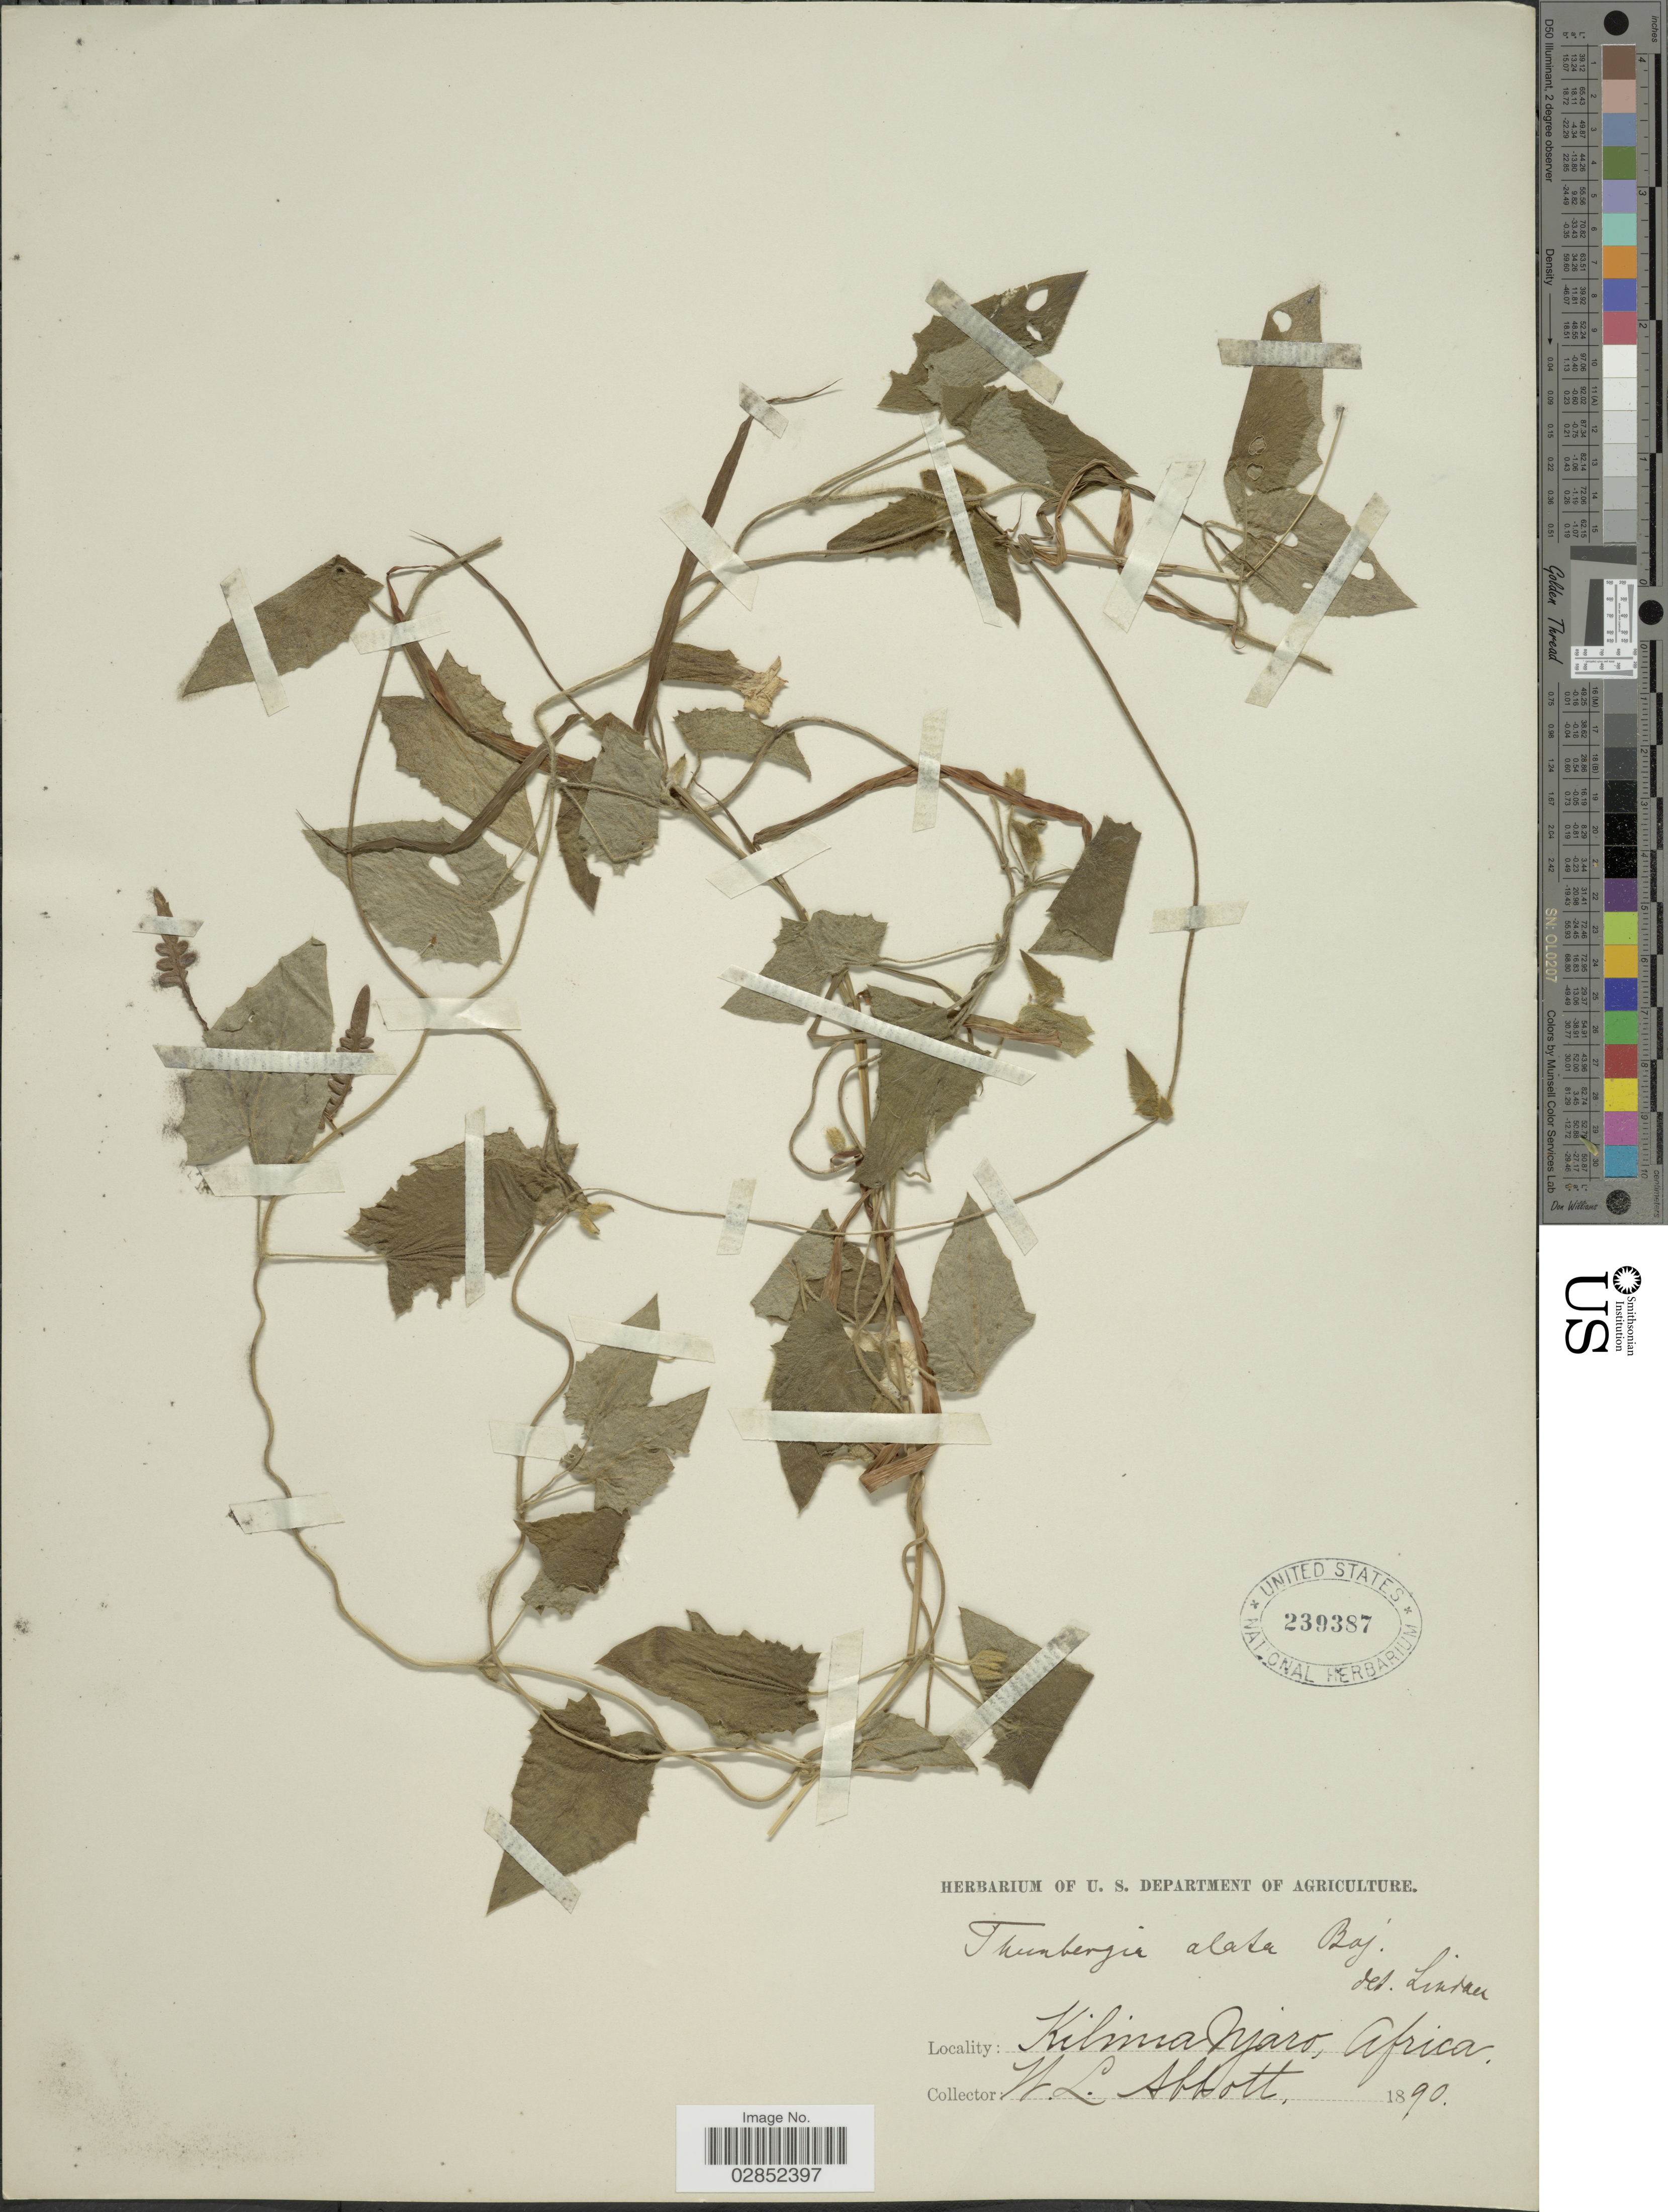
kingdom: Plantae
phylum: Tracheophyta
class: Magnoliopsida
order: Lamiales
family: Acanthaceae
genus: Thunbergia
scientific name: Thunbergia alata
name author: Bojer ex Sims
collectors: W. L. Abbott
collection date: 1890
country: Tanzania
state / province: Kilimanjaro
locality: Kilimanjaro, Africa.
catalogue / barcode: US 239387